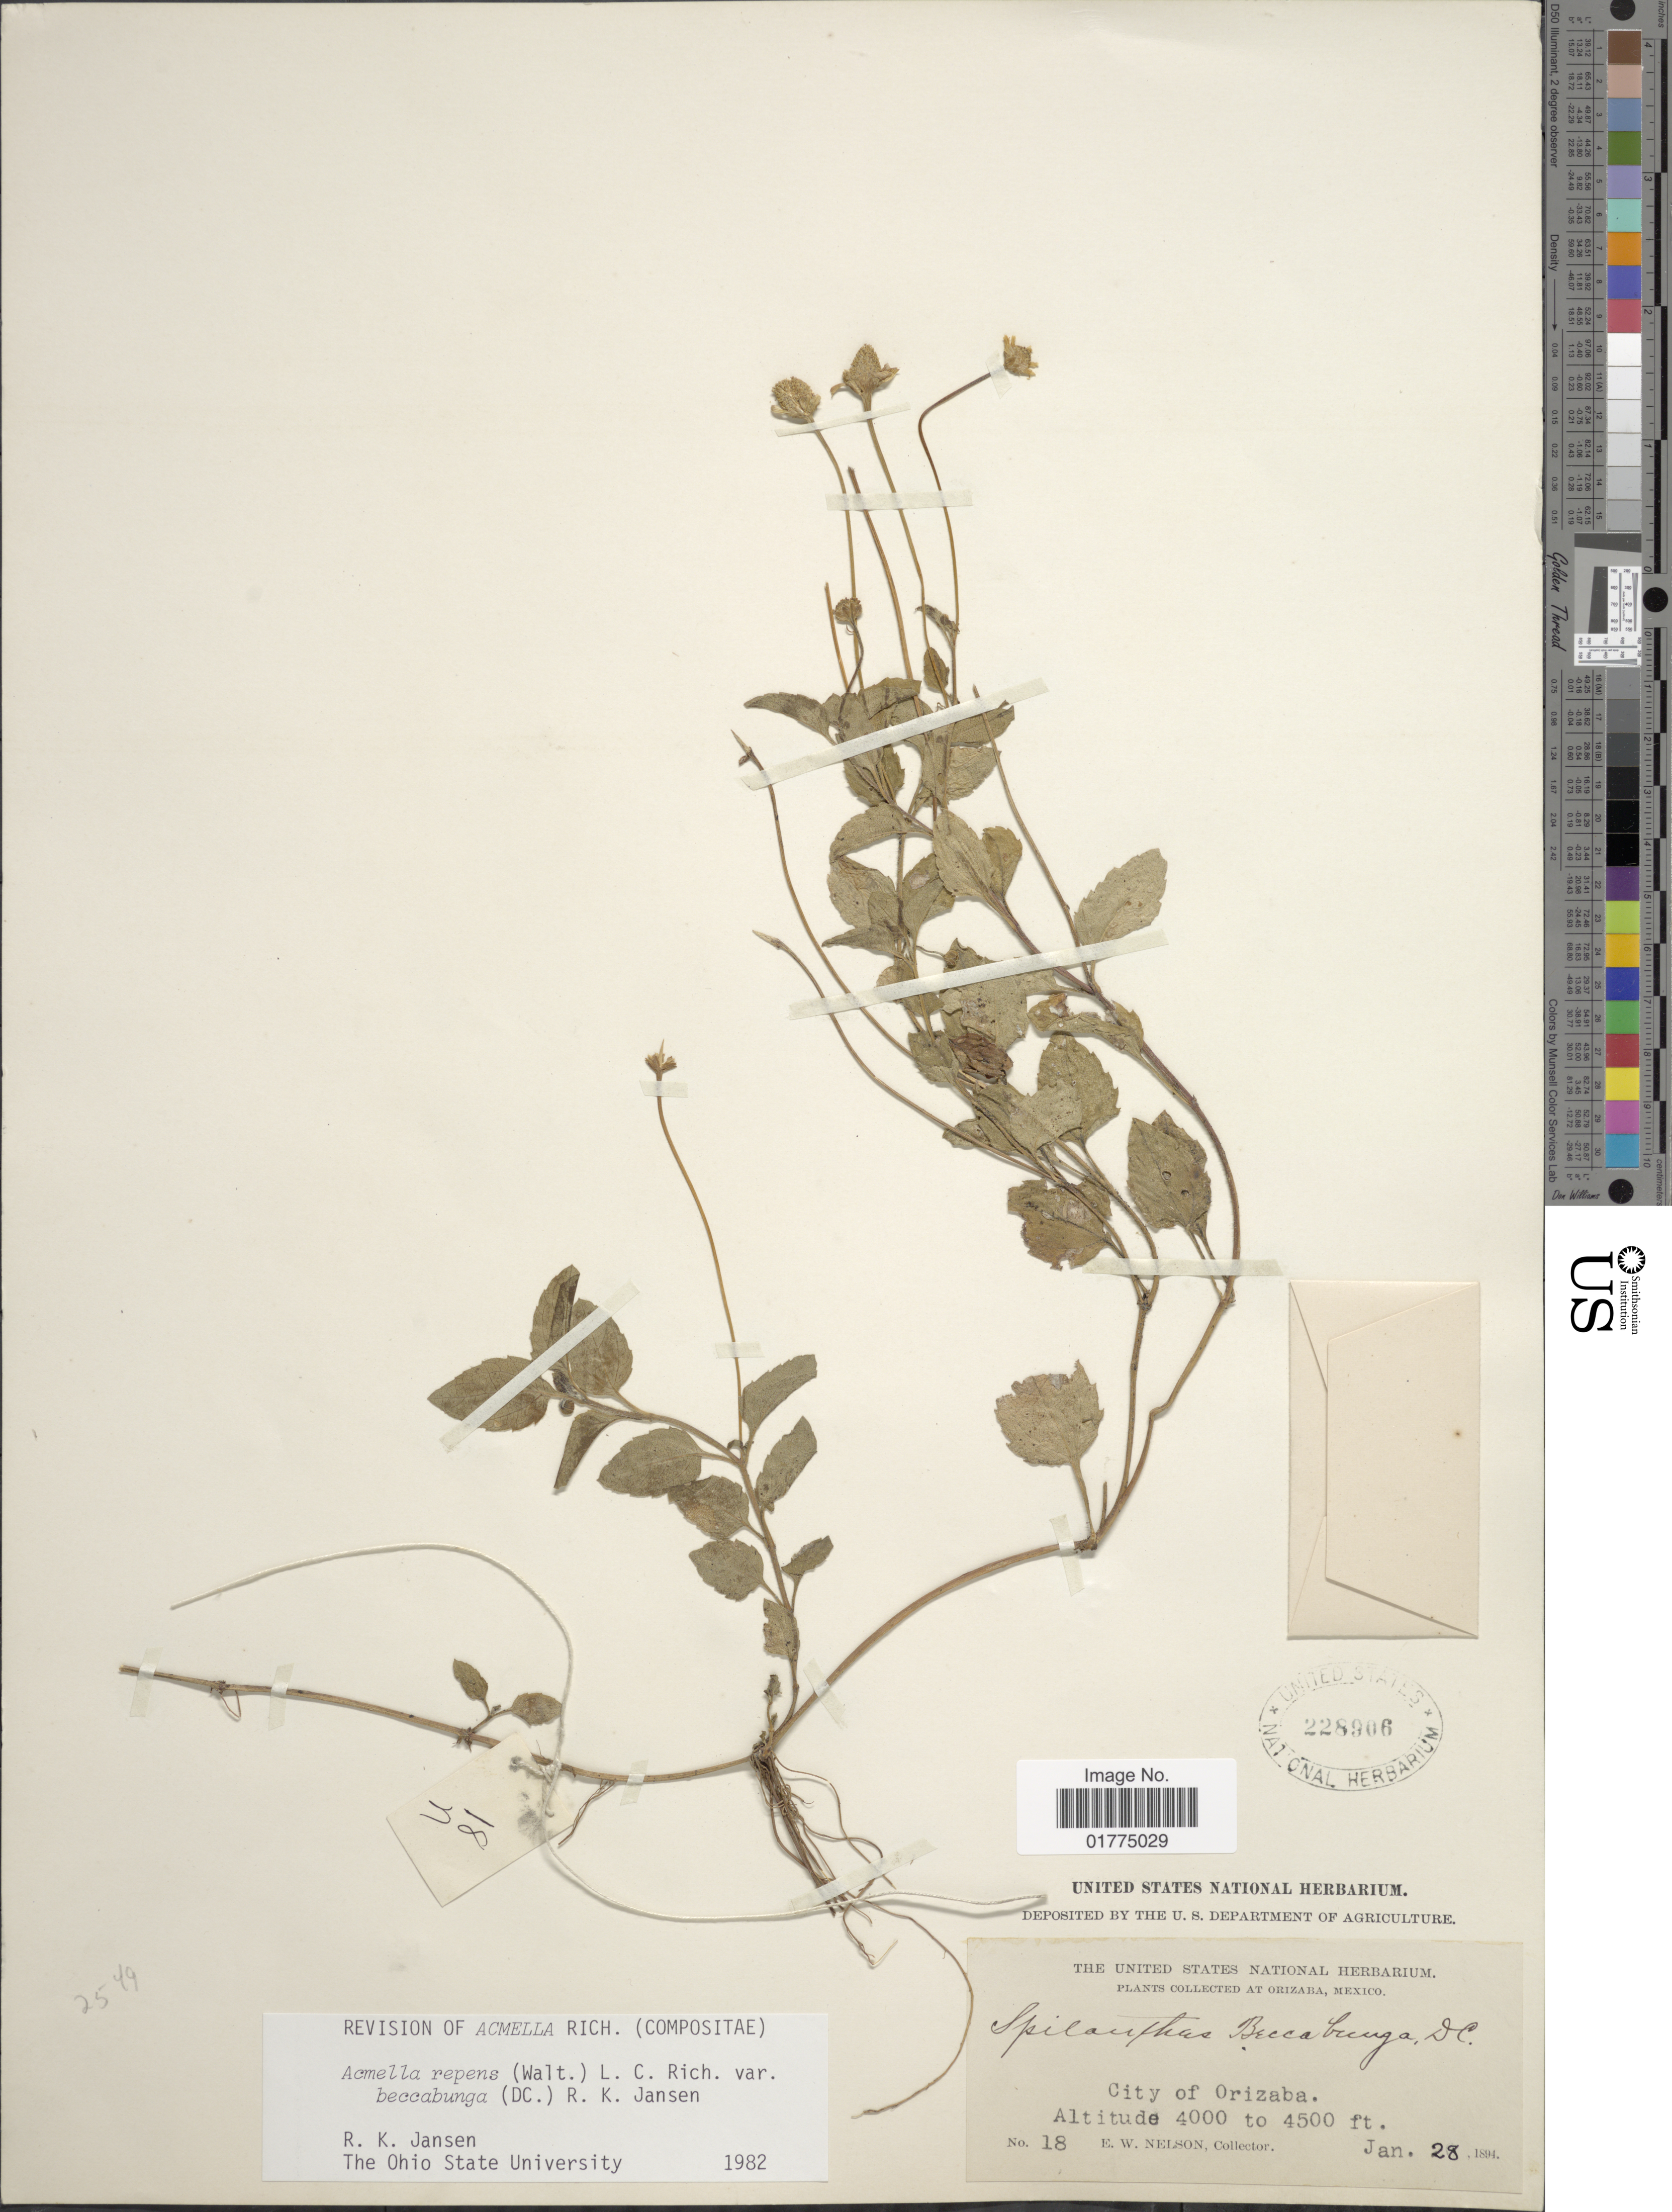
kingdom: Plantae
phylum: Tracheophyta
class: Magnoliopsida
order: Asterales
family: Asteraceae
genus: Acmella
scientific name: Acmella repens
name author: (Walter) Rich.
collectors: E. W. Nelson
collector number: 18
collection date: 1894-01-28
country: Mexico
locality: At Orizaba, Mexico. City of Orizaba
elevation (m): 1219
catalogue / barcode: US 228906